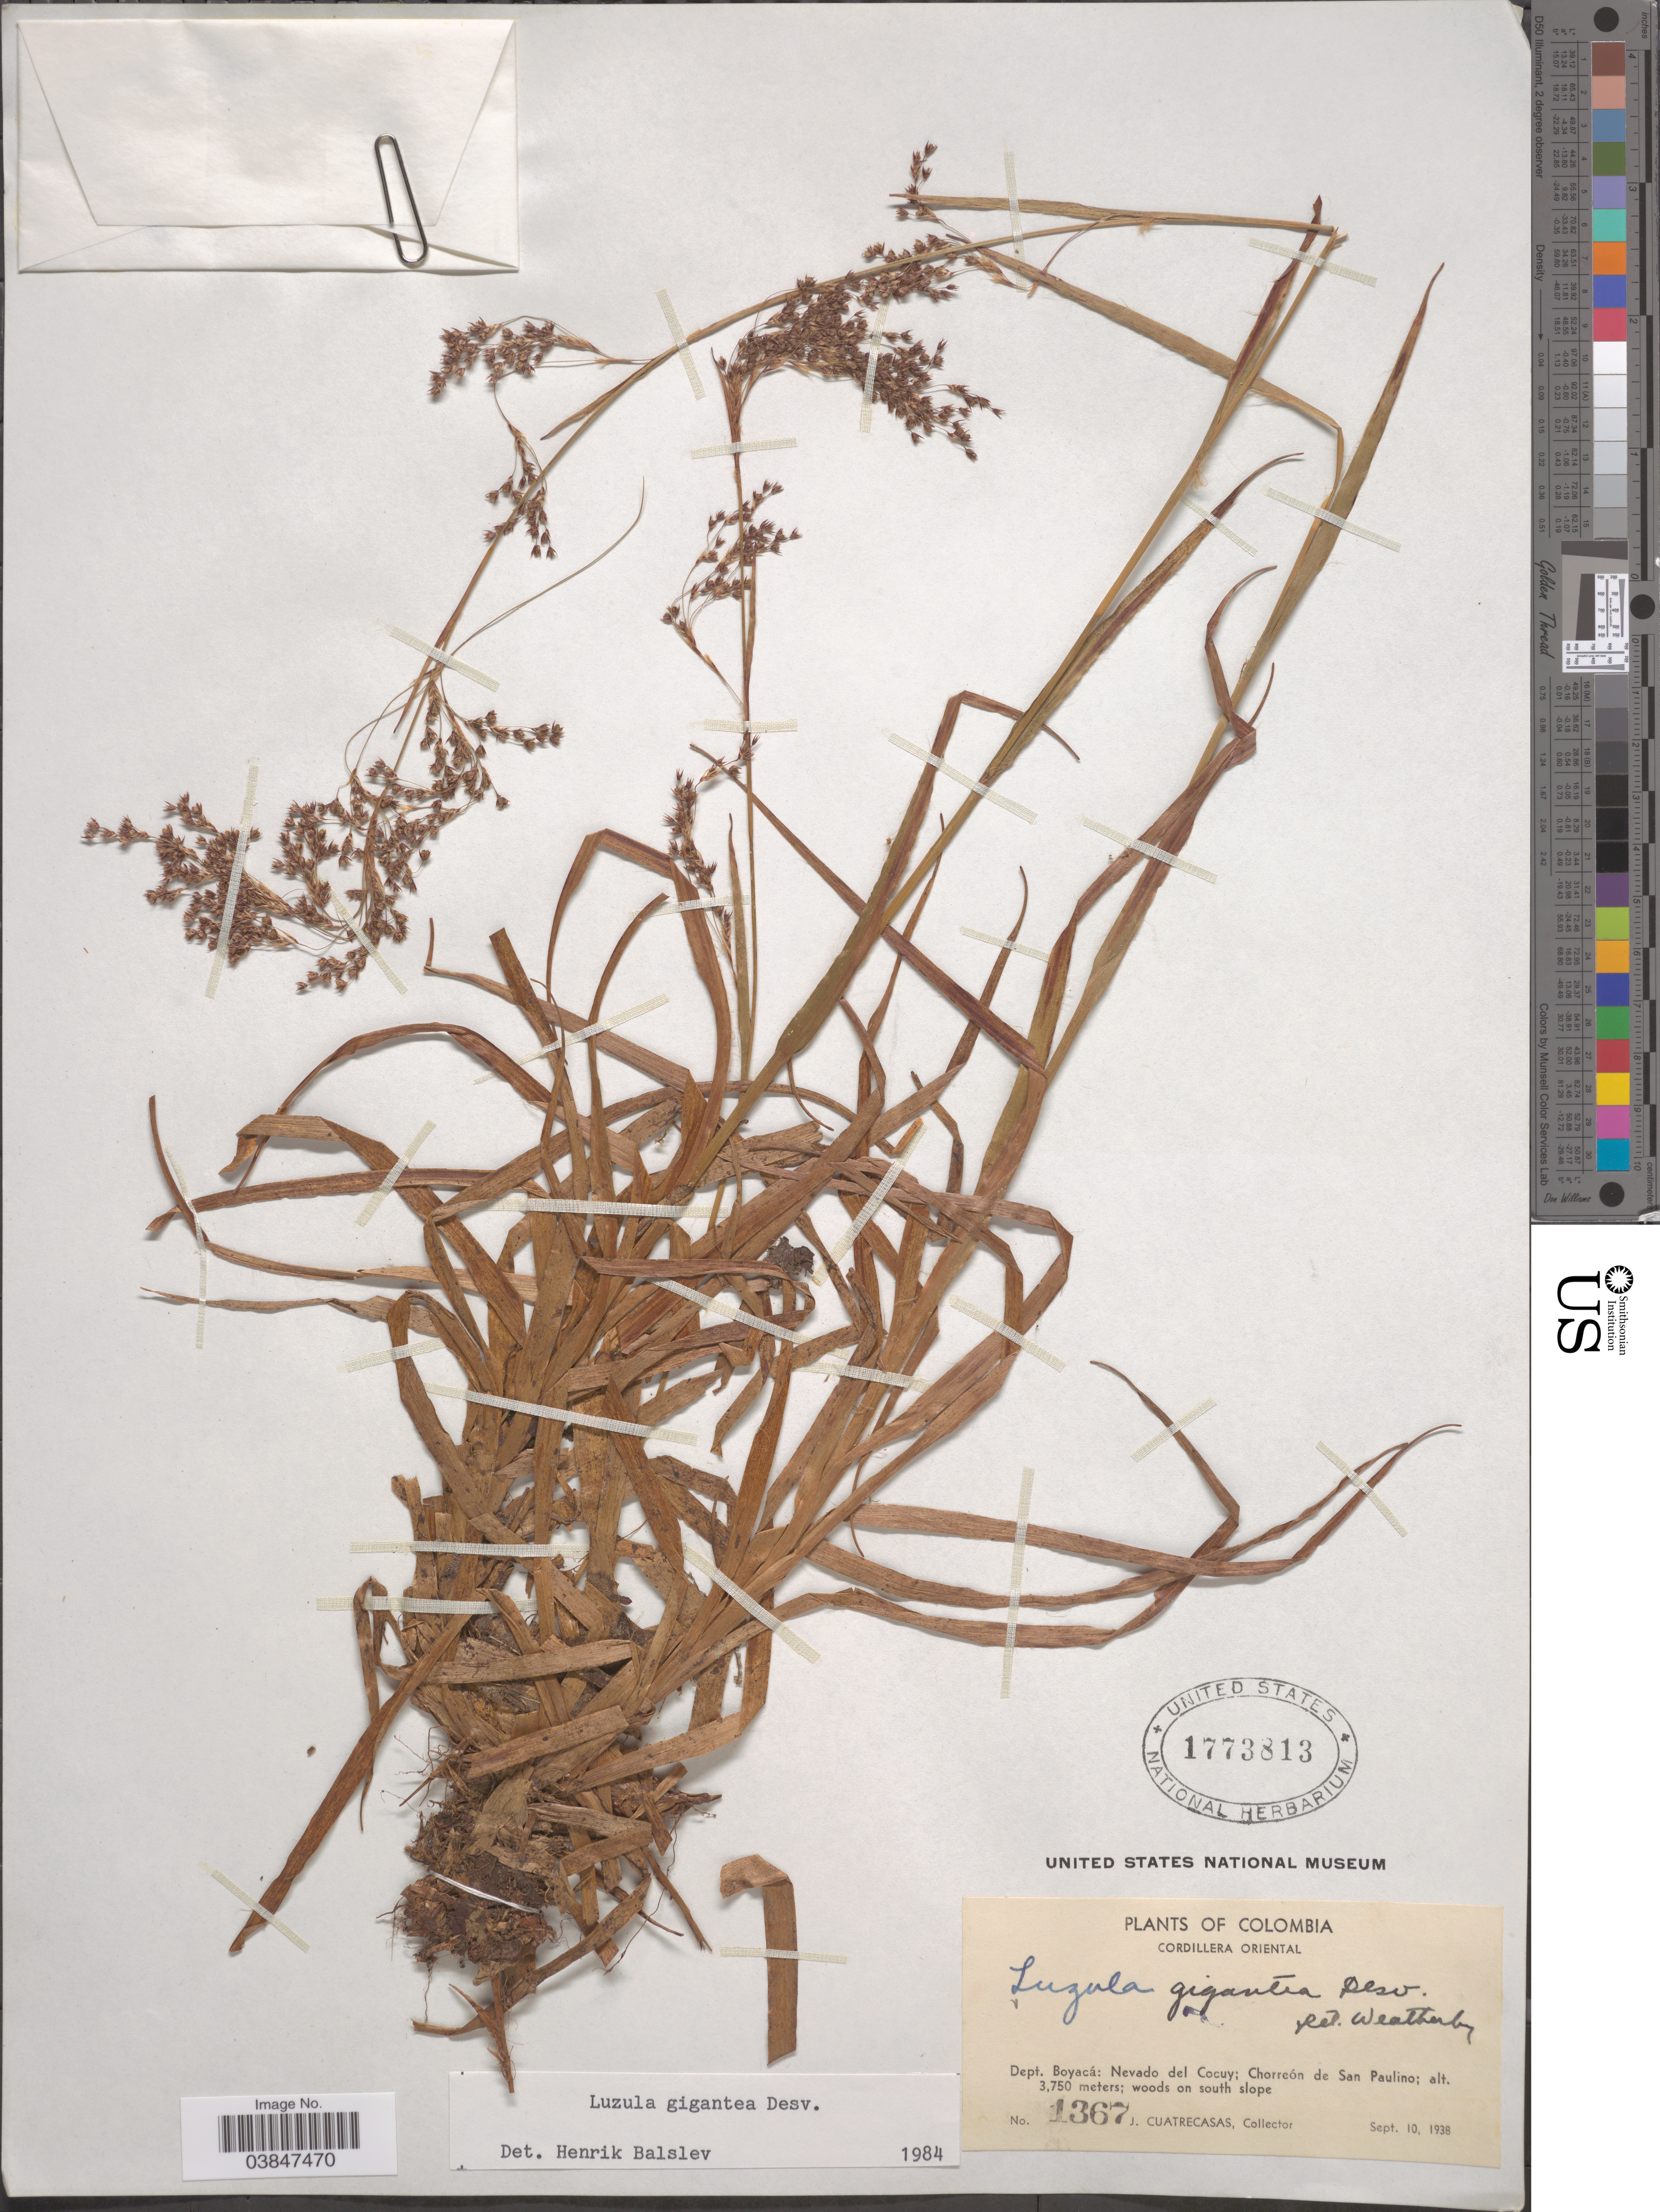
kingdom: Plantae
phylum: Tracheophyta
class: Liliopsida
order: Poales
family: Juncaceae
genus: Luzula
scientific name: Luzula gigantea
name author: Desv.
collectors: J. Cuatrecasas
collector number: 1367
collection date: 1938-09-10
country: Colombia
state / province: Boyacá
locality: Cordillera Oriental. Dept. Boyacá: Nevado del Cocuy; Chorreón de San Paulino; on south slope.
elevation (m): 3750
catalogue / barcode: US 1773813